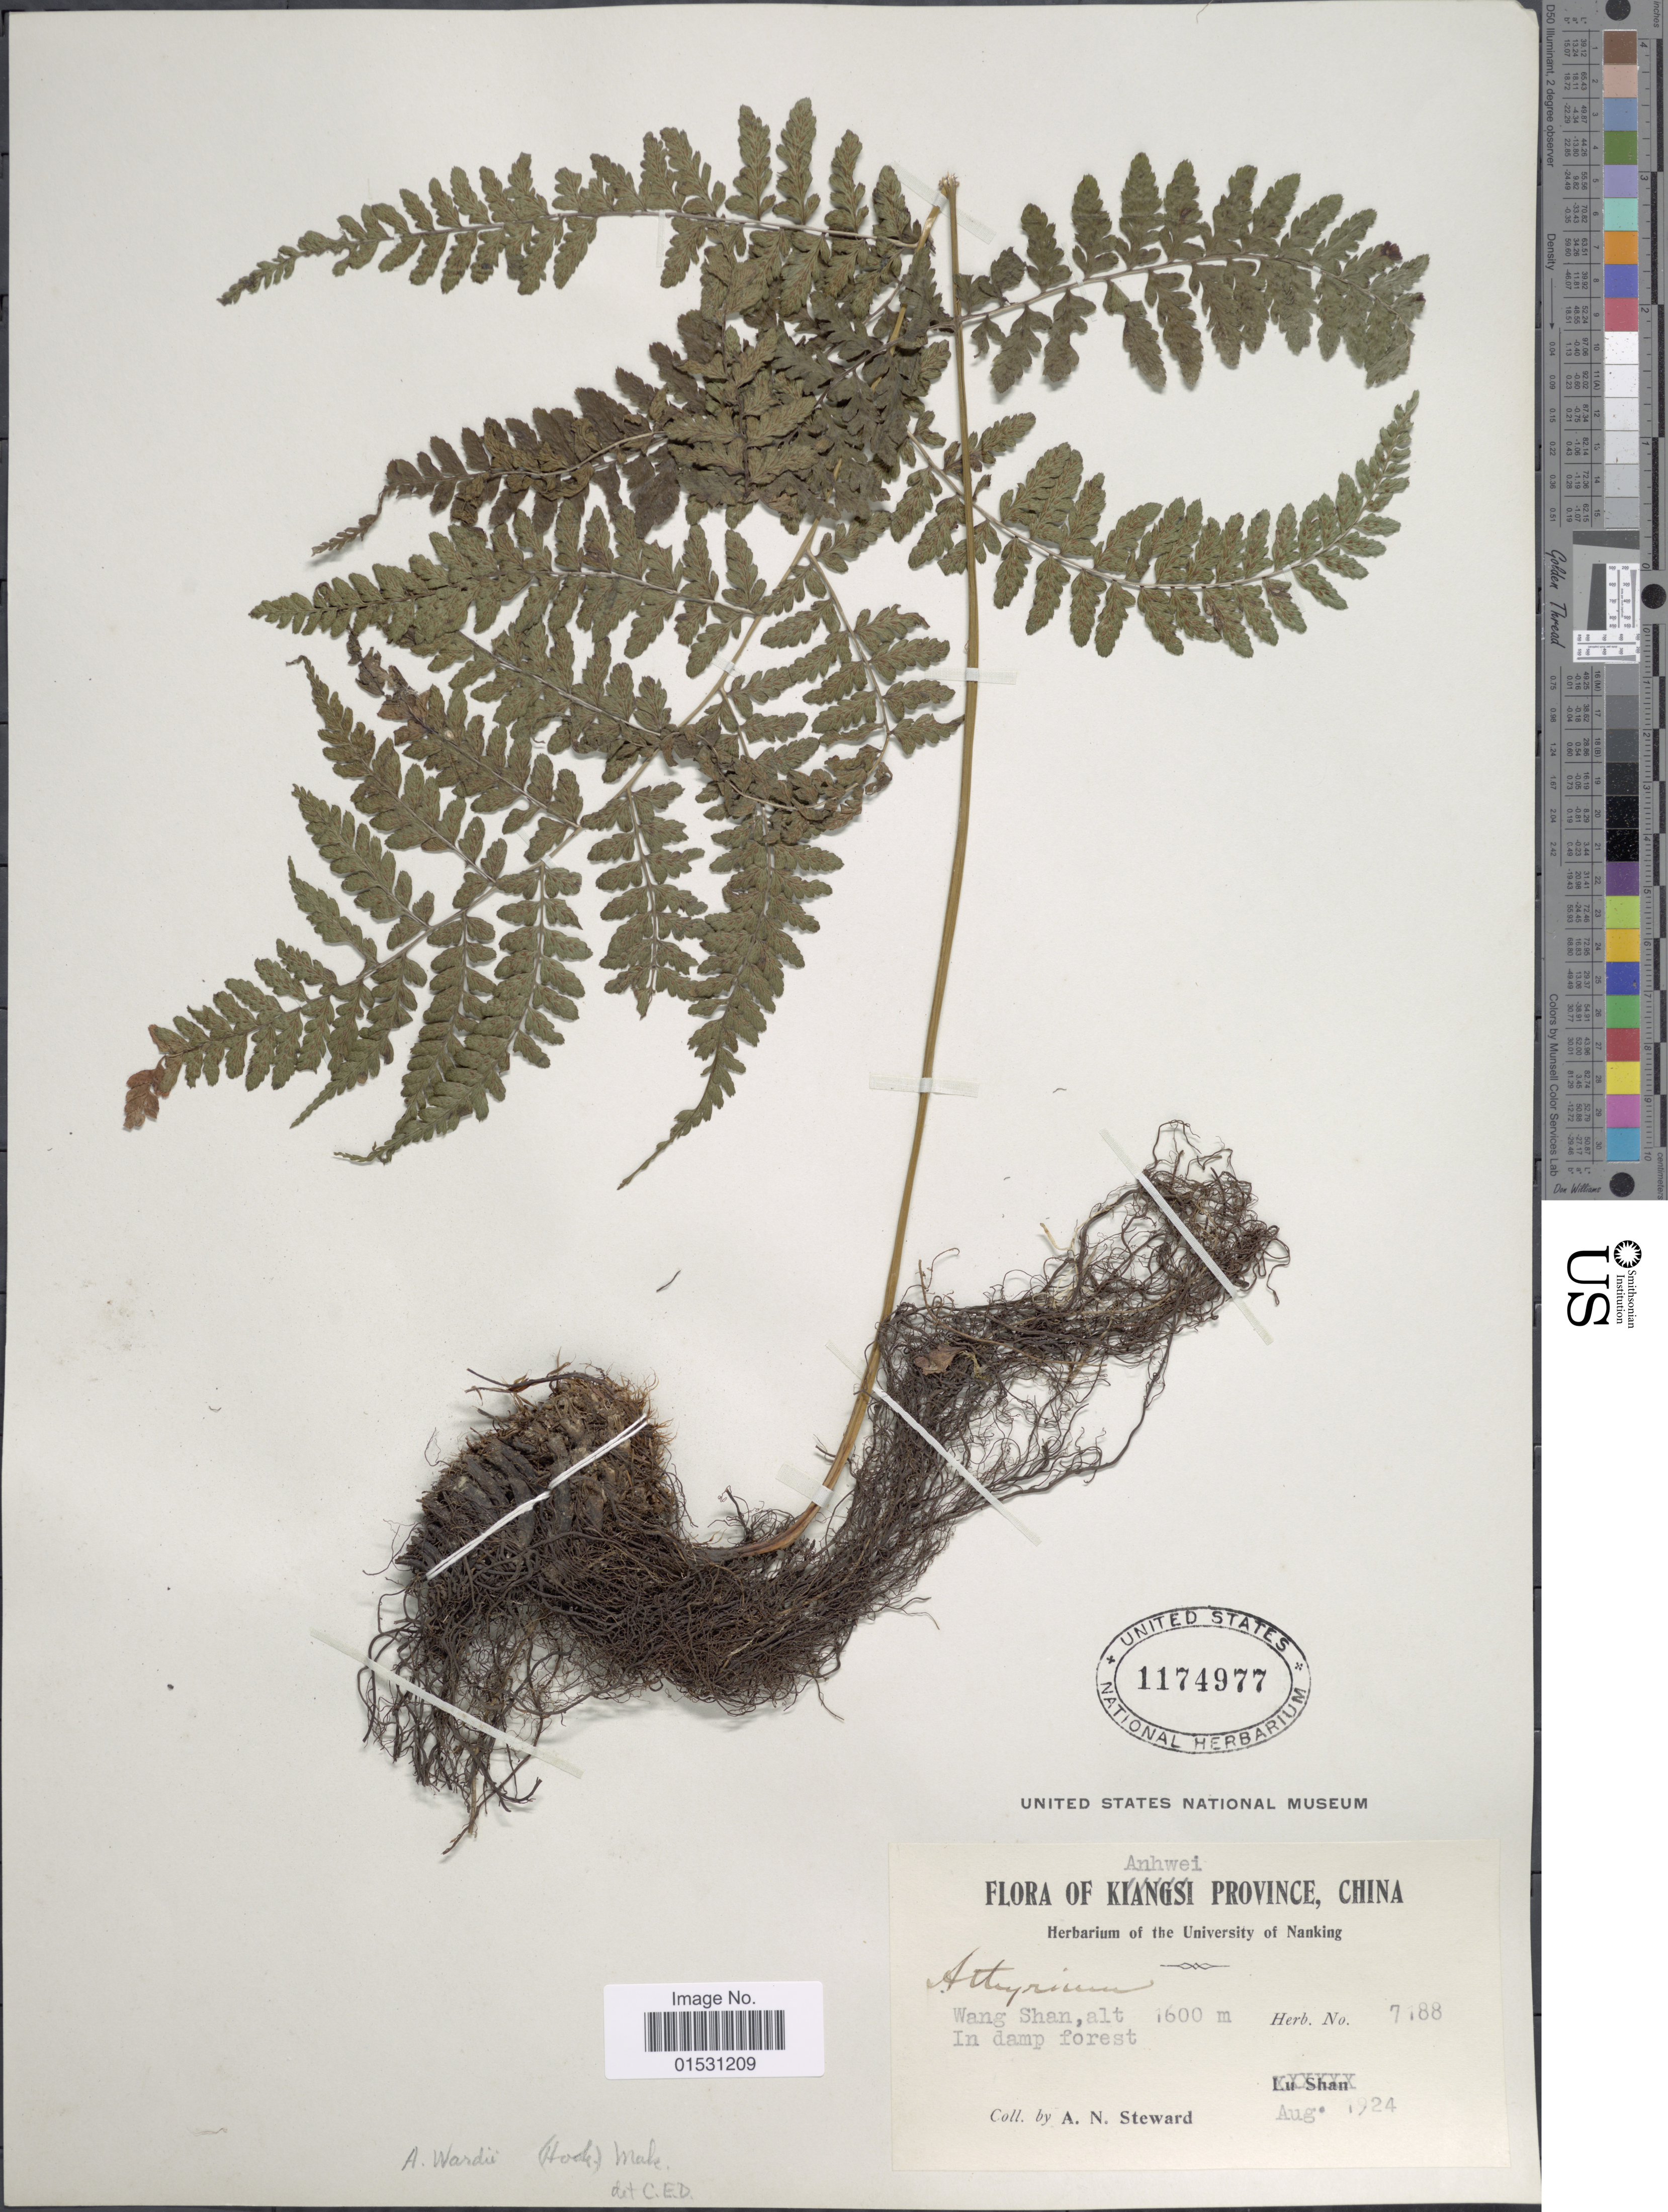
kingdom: Plantae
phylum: Tracheophyta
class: Polypodiopsida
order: Polypodiales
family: Athyriaceae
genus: Athyrium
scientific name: Athyrium wardii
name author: (Hook.) Makino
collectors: A. N. Steward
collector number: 7188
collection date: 1924-08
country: China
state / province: Anhui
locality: Anhwei Province. Wang Shan.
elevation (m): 1600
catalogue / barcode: US 1174977